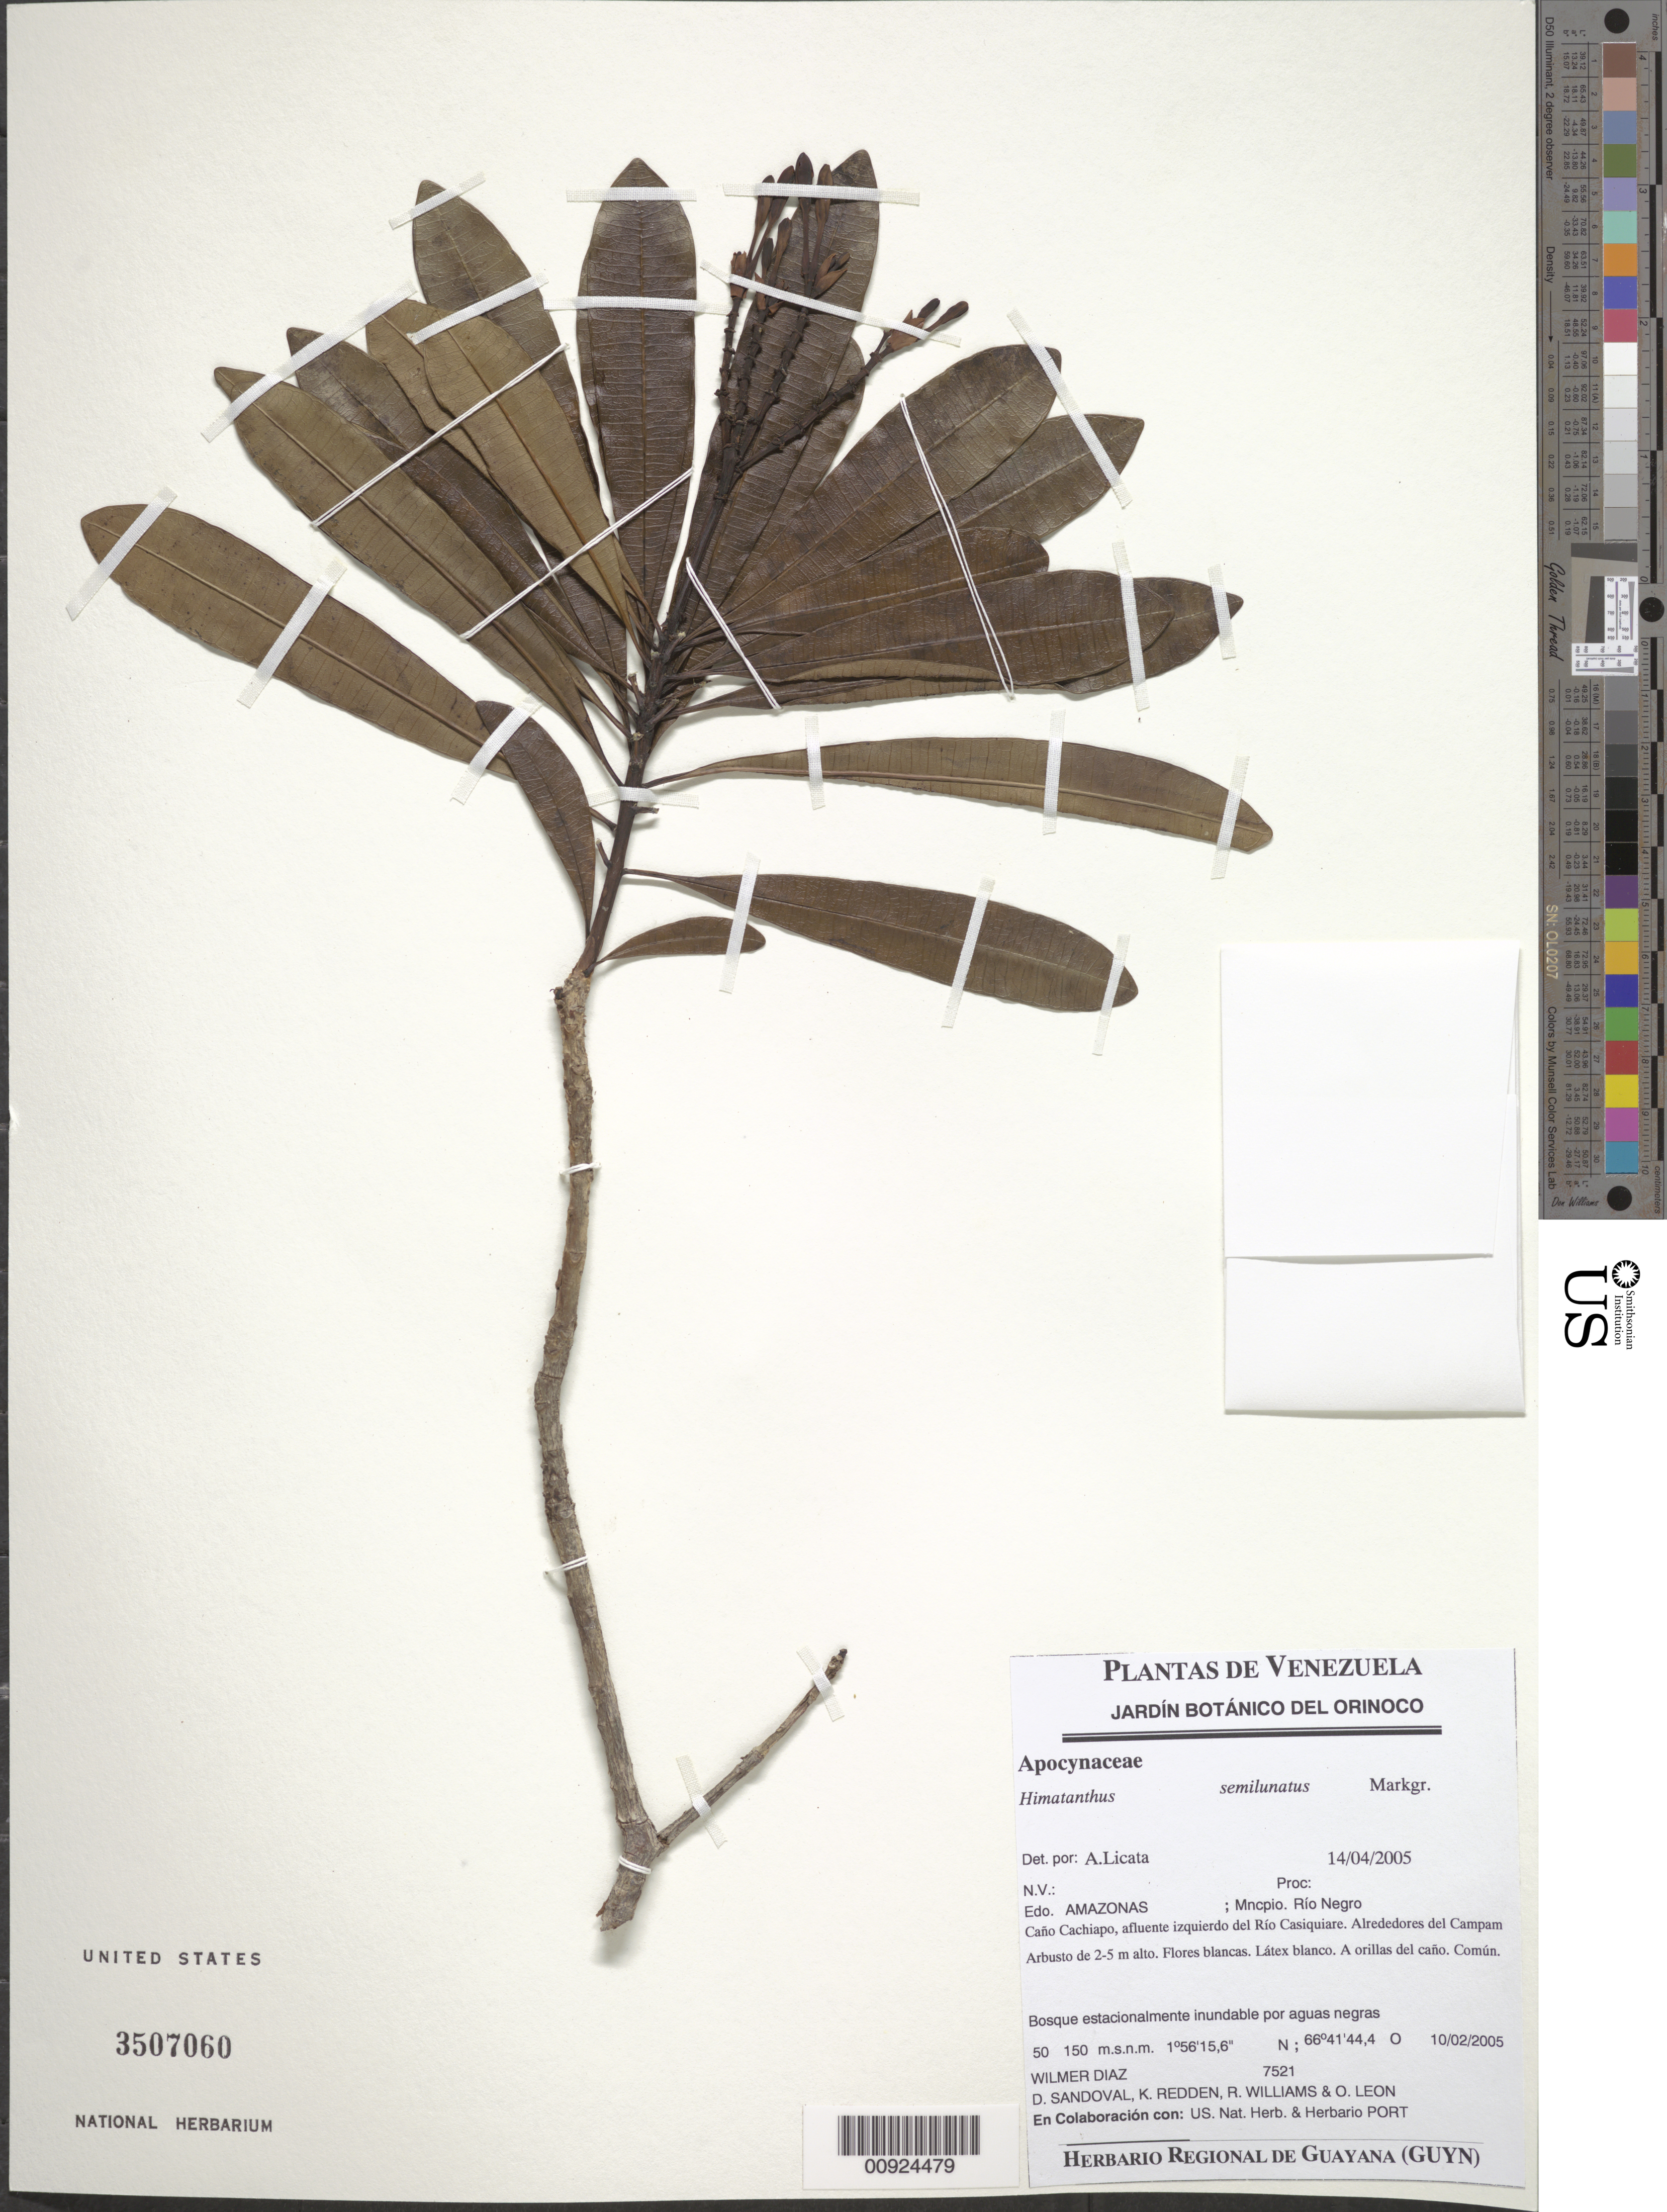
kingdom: Plantae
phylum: Tracheophyta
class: Magnoliopsida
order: Gentianales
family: Apocynaceae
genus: Himatanthus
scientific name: Himatanthus semilunatus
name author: Markgr.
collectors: W. Díaz P., D. Sandoval, K. M. Redden, R. Williams & O. León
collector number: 7521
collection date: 2005-02-10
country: Venezuela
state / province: Amazonas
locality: Edo. Amazonas; Mncpio. Río Negro. Caño Cachiapo, afluente izquierdo del Río Casiquiare. Alrededores del Campam.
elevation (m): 50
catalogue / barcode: US 3507060